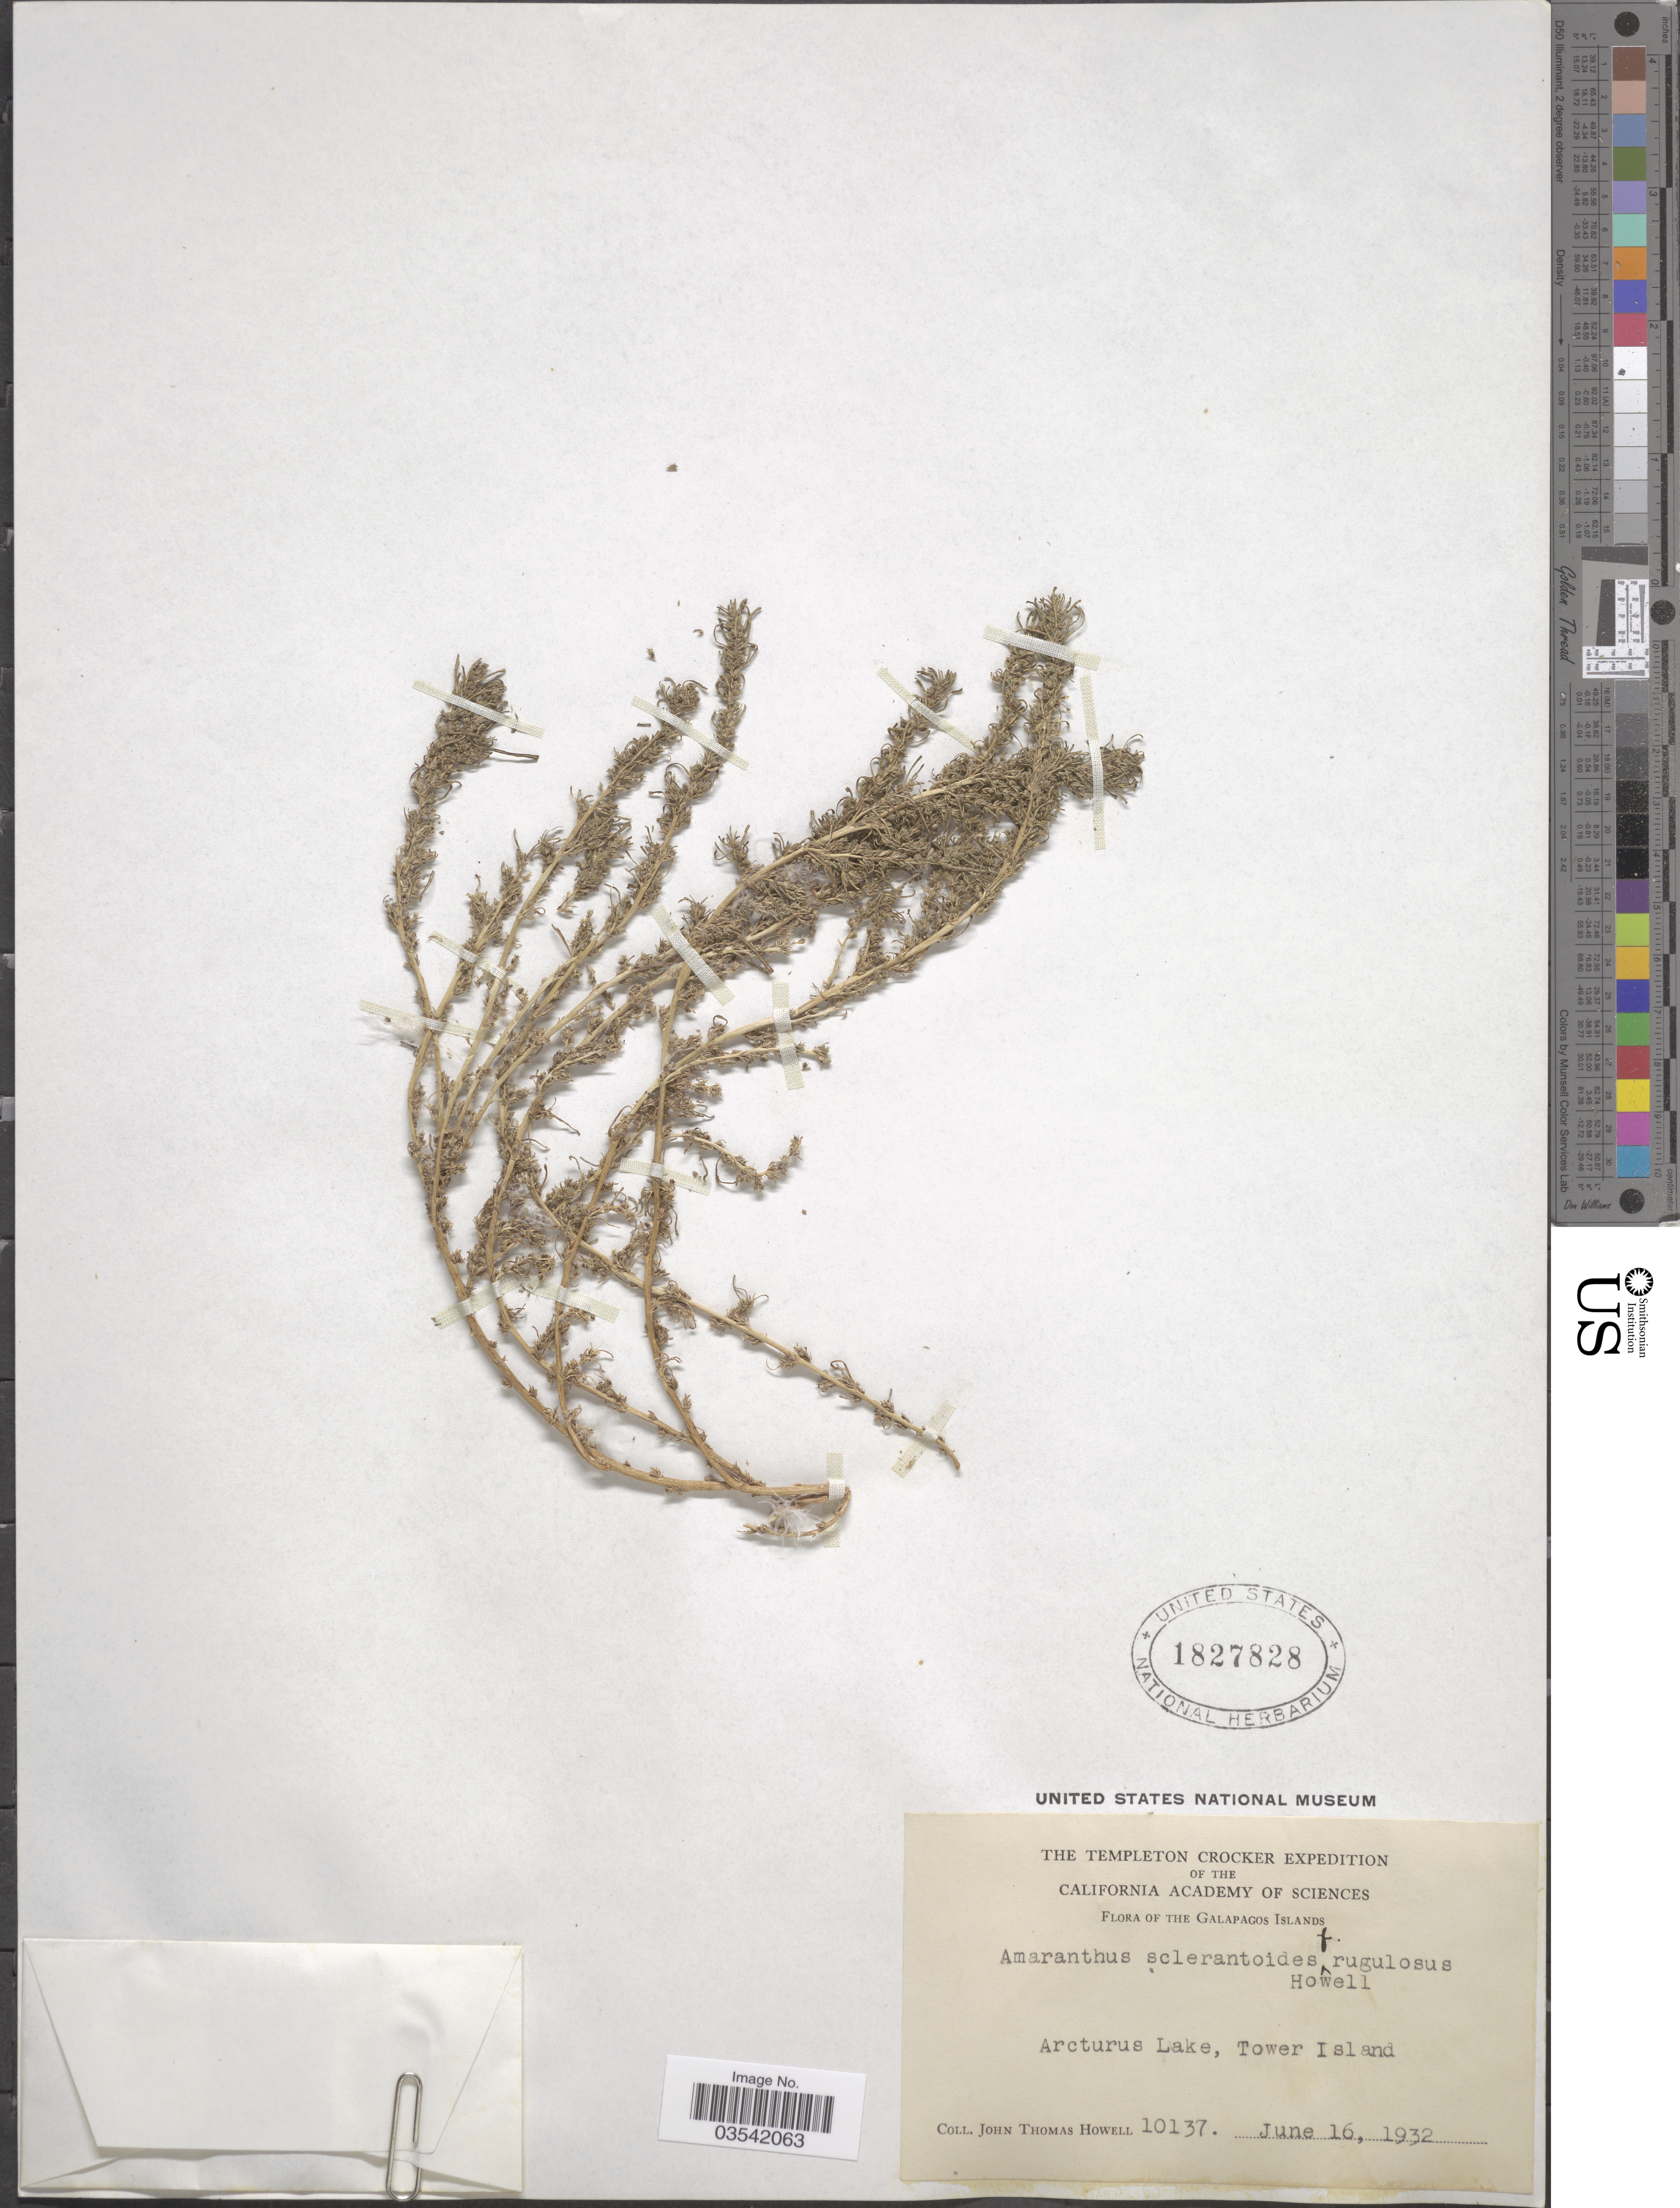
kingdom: Plantae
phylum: Tracheophyta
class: Magnoliopsida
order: Caryophyllales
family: Amaranthaceae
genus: Amaranthus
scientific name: Amaranthus sclerantoides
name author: (Andersson) Andersson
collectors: J. T. Howell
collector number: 10137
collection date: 1932-06-16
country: Ecuador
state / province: Colón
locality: Galapagos Islands. Arcturus Lake, Tower Island.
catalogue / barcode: US 1827828